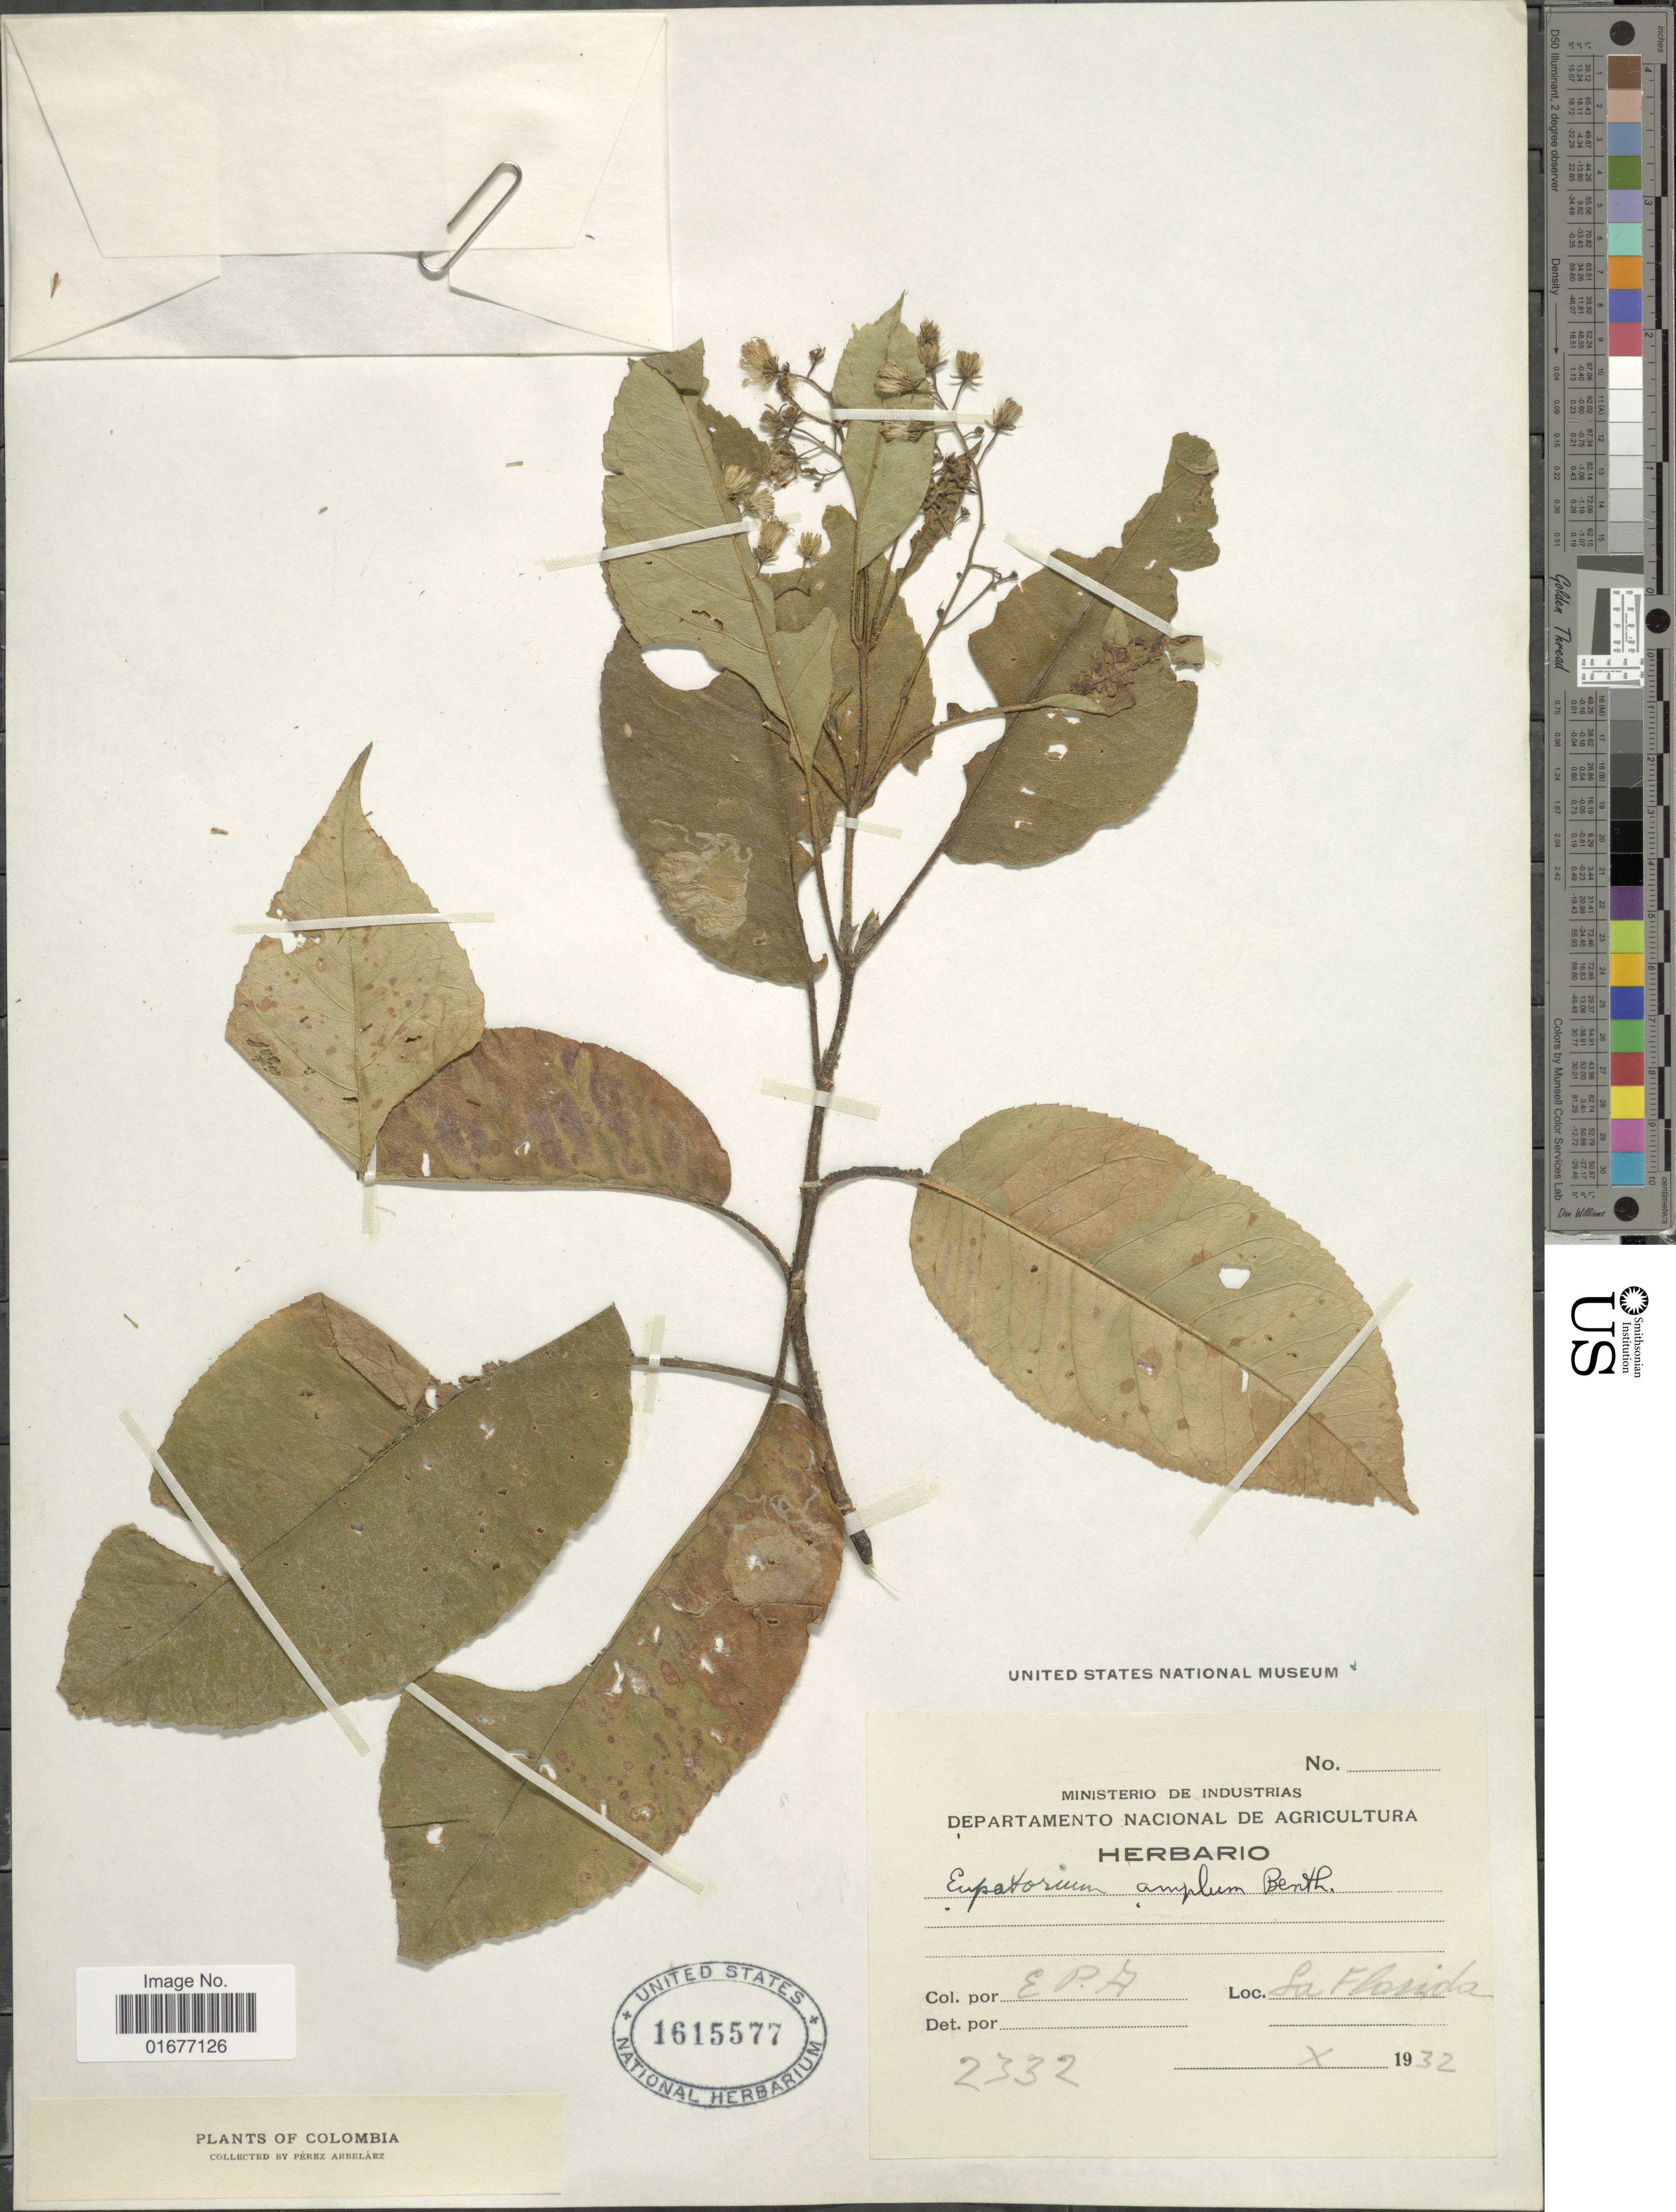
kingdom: Plantae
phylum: Tracheophyta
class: Magnoliopsida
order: Asterales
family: Asteraceae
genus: Ageratina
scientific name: Ageratina ampla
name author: (Benth.) R.M. King & H. Rob.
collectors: E. Pérez Arbeláez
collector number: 2332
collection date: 1932-10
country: Colombia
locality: La Florida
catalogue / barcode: US 1615577